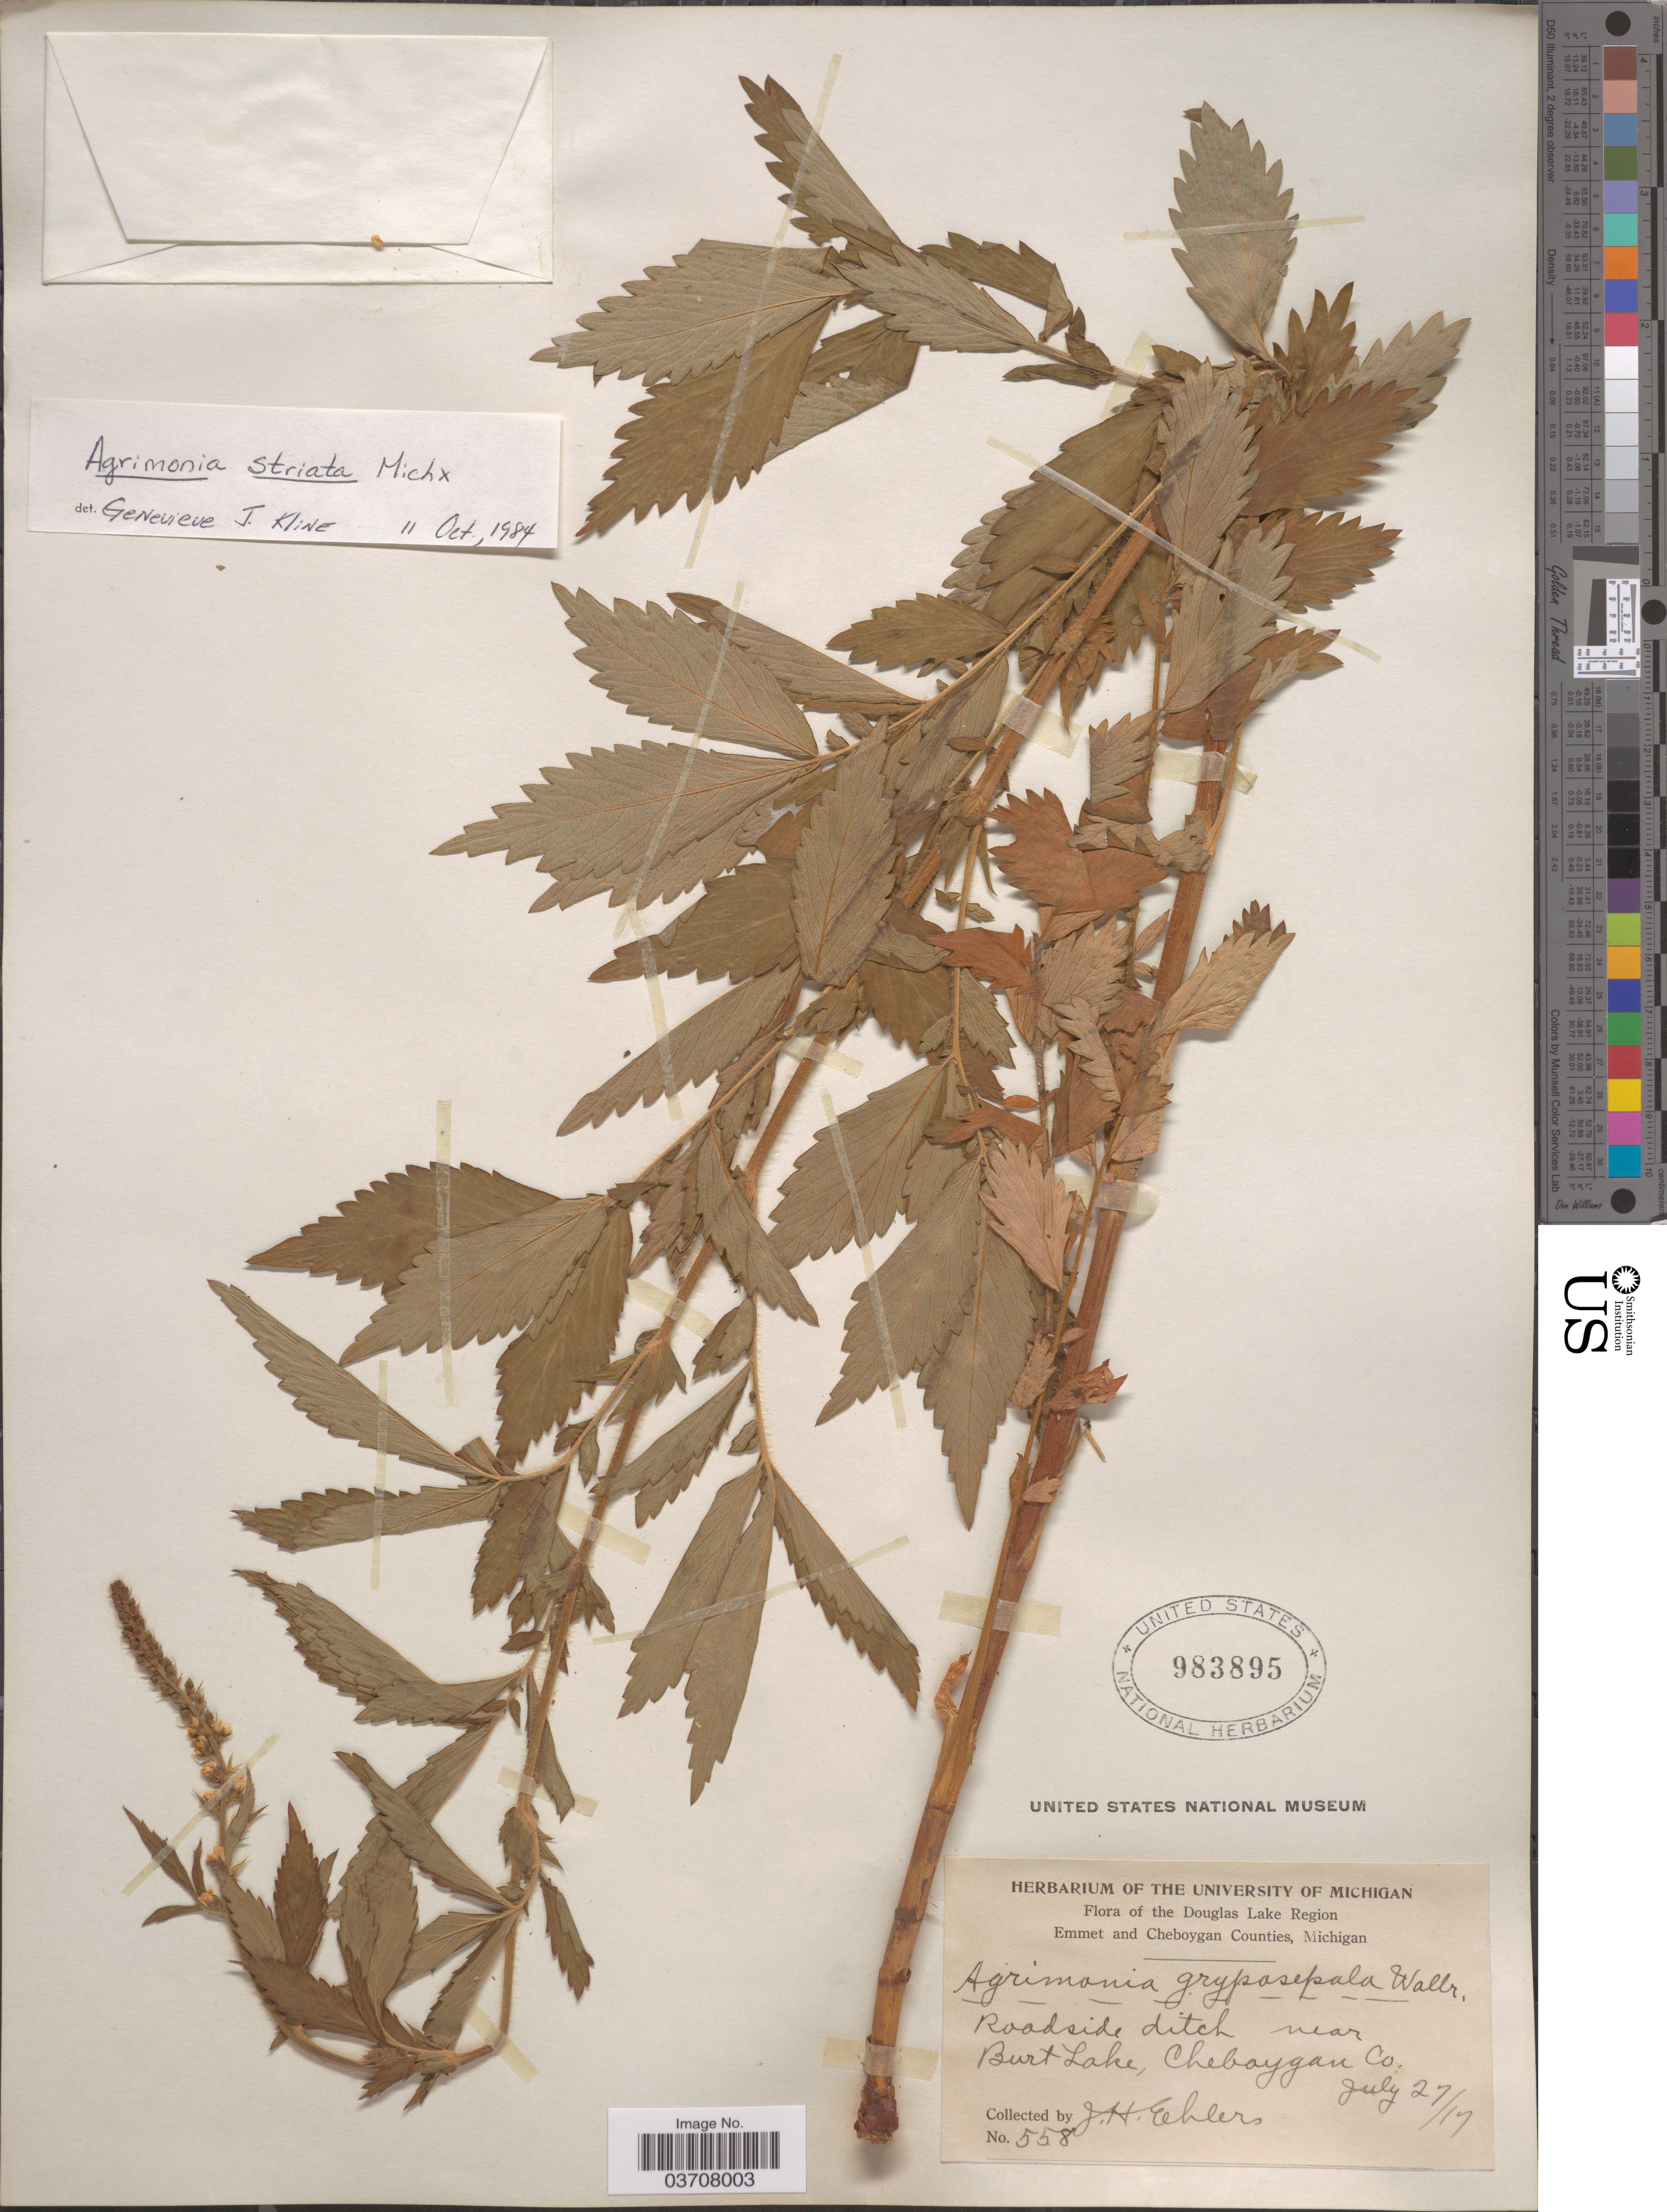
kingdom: Plantae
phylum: Tracheophyta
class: Magnoliopsida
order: Rosales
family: Rosaceae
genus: Agrimonia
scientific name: Agrimonia striata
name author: Michx.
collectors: J. H. Ehlers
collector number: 558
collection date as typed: Transcribed d/m/y: 27/7/17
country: United States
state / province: Michigan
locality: The Douglas Lake Region. Near Burt Lake, Cheboygan Co.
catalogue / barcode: US 983895